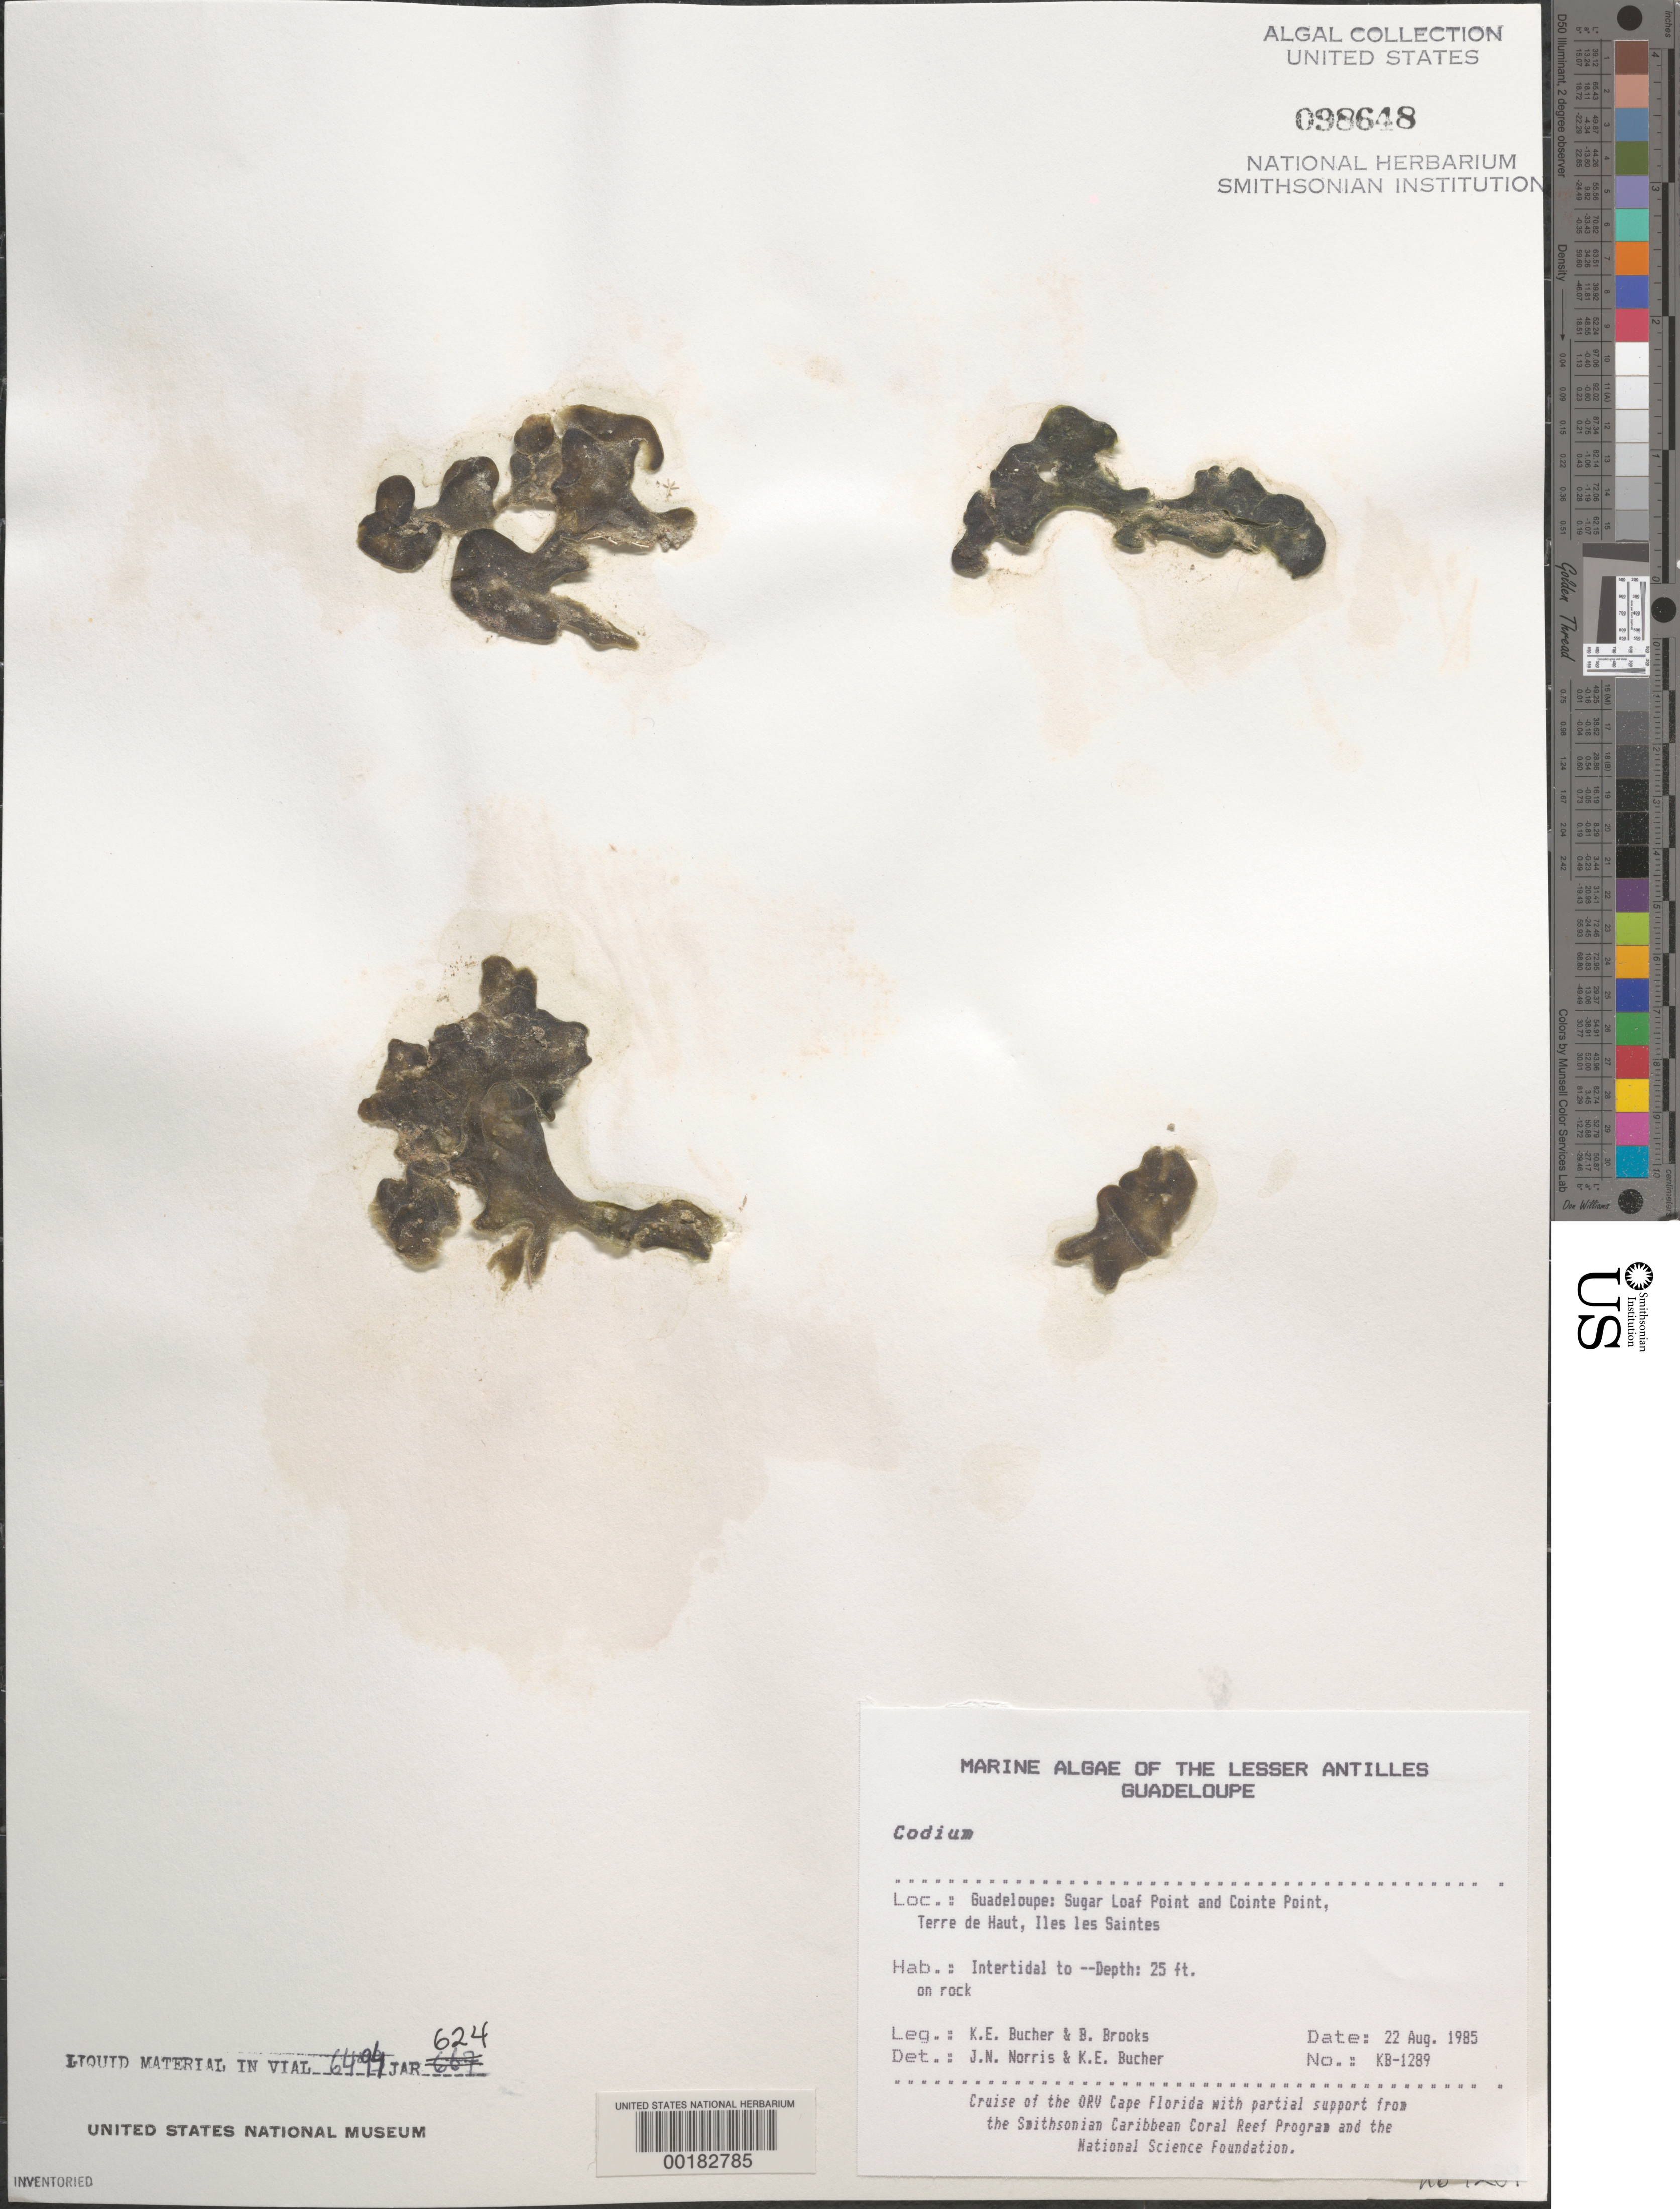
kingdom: Plantae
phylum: Chlorophyta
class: Ulvophyceae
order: Bryopsidales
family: Codiaceae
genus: Codium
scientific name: Codium sp.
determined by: Norris, J. N.; Bucher, K. E.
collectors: K. E. Bucher & B. Brooks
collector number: Kb-1289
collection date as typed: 22 Aug 1985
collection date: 1985-08-22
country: Guadeloupe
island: Iles des Saintes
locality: Sugarloaf Point and Cointe Point, Terre de Haut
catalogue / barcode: US 98648